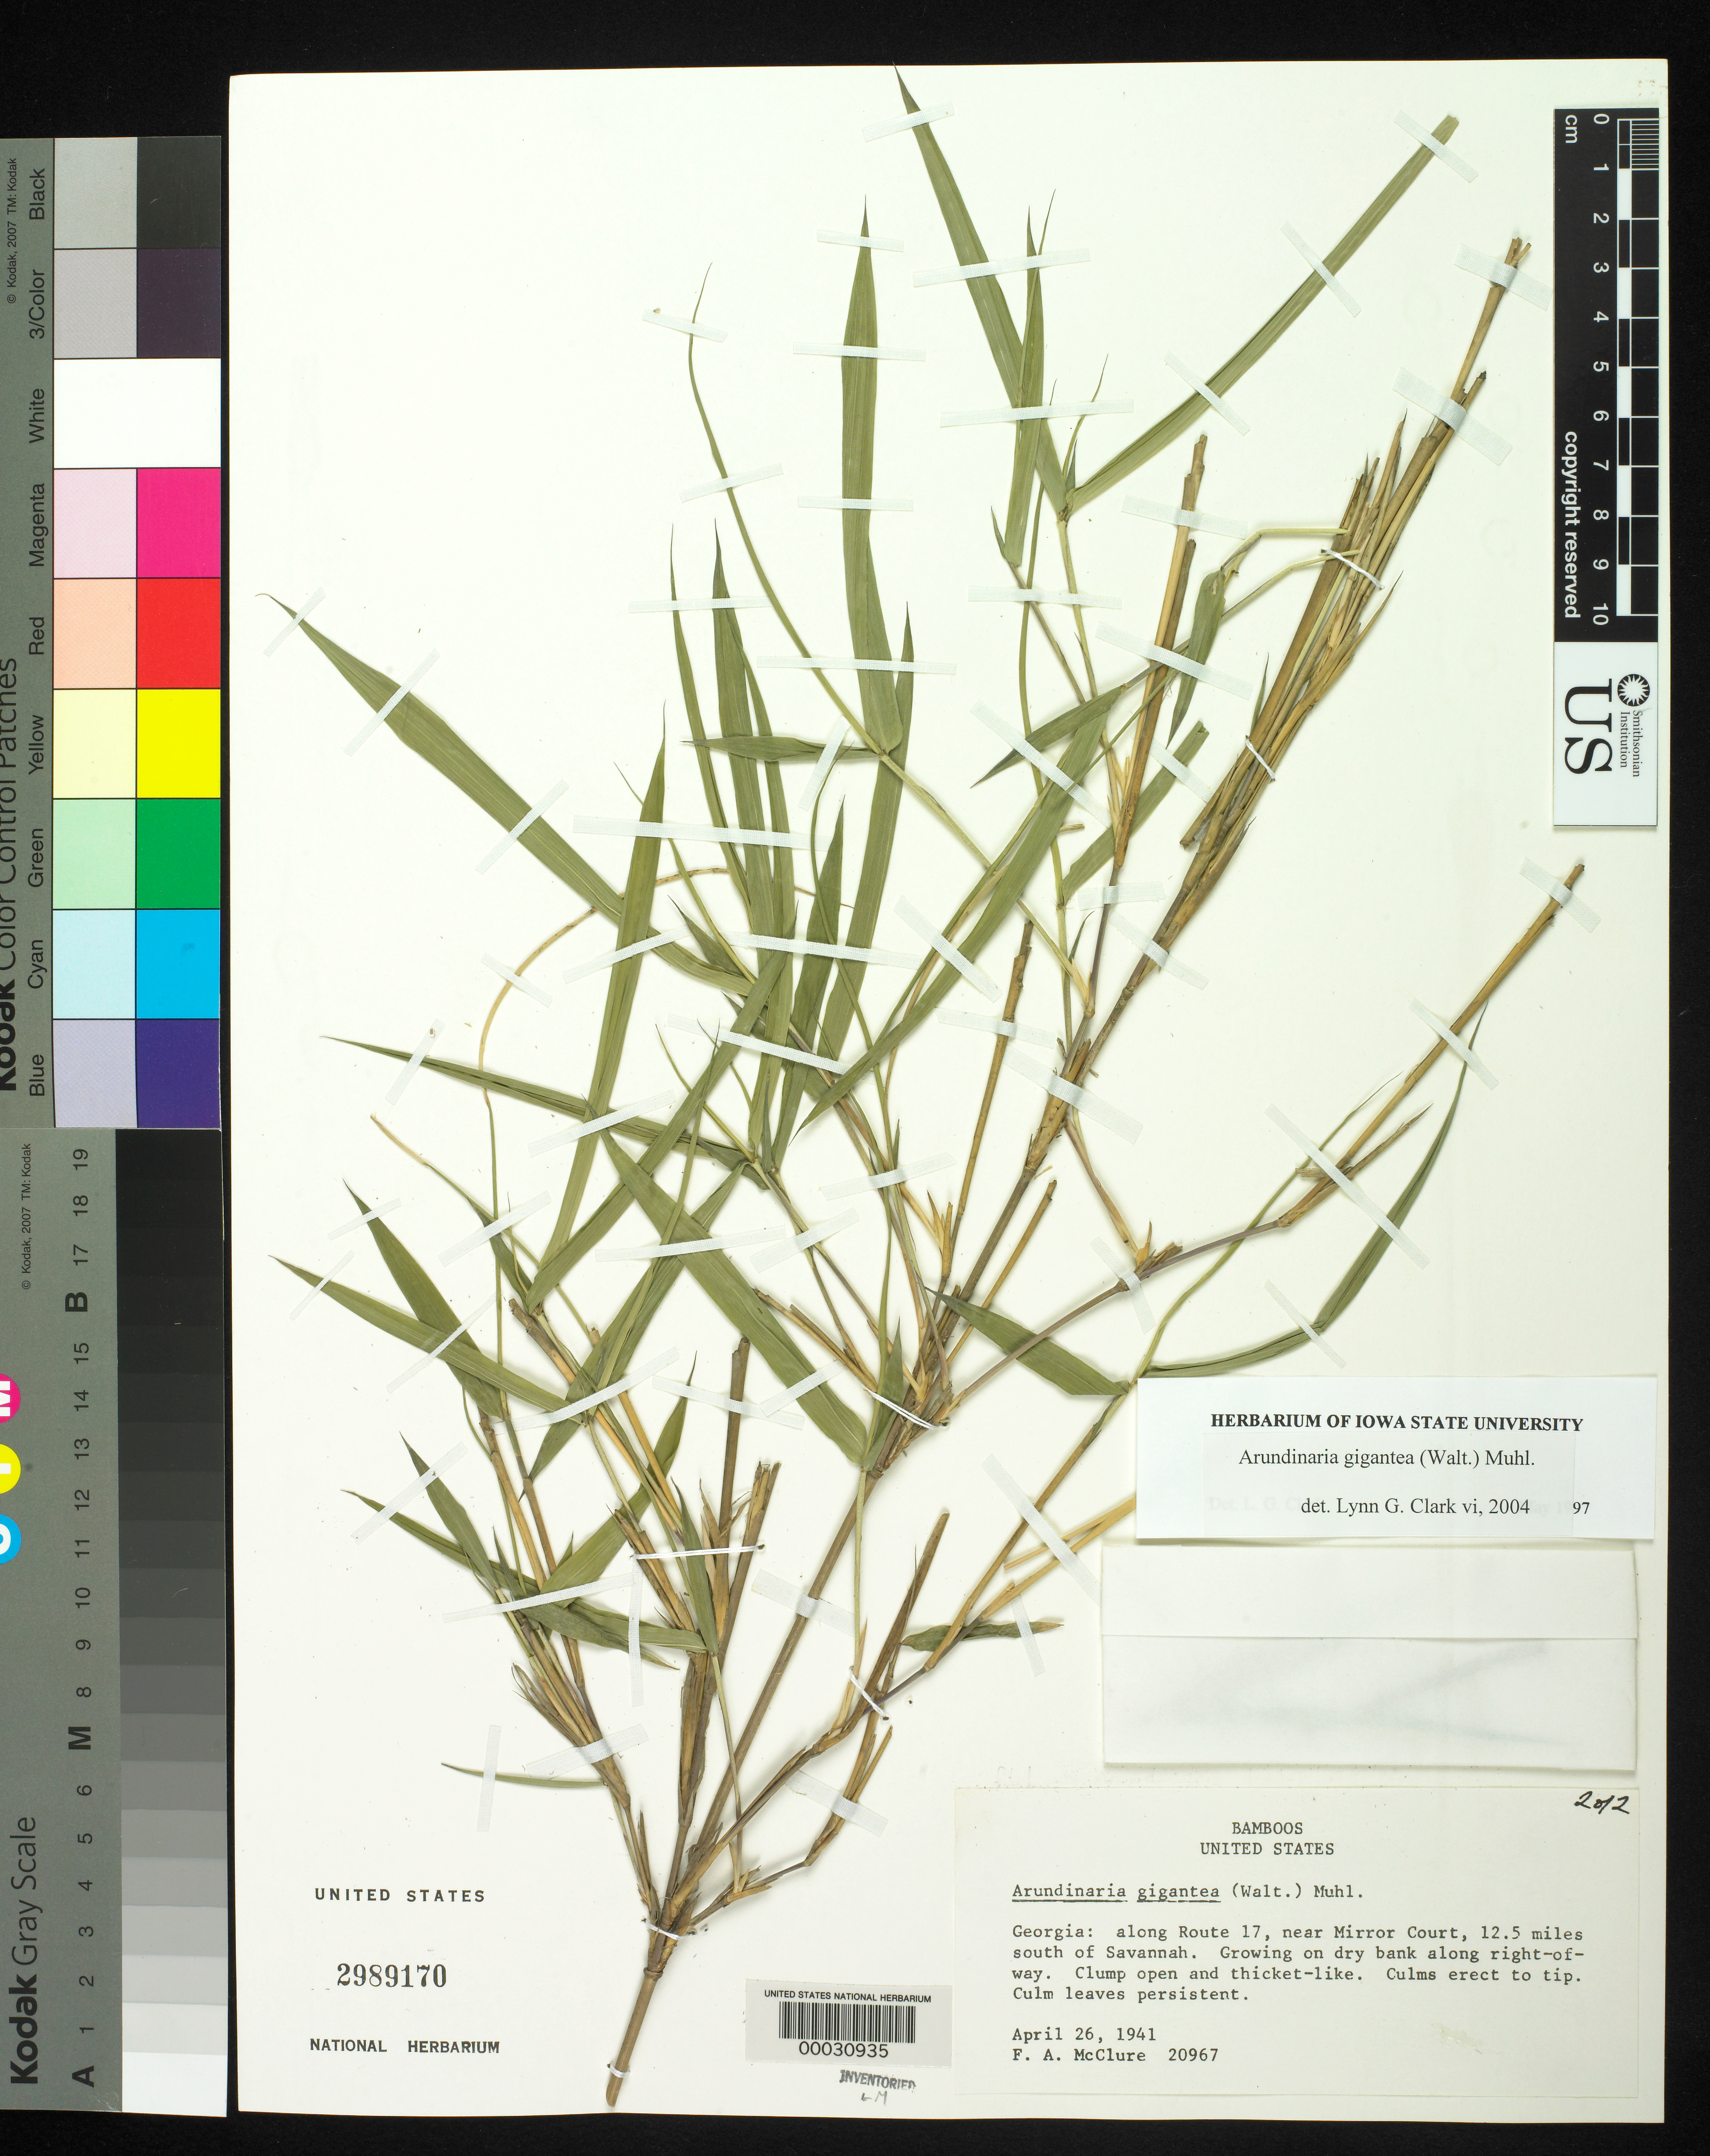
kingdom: Plantae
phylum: Tracheophyta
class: Liliopsida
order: Poales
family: Poaceae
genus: Arundinaria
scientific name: Arundinaria gigantea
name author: (Walter) Muhl.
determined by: Clark, Lynn G., (ISC), Iowa State University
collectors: F. A. McClure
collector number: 20967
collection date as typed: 26 Apr 1941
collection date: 1941-04-26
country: United States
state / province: Georgia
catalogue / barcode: US 2989170